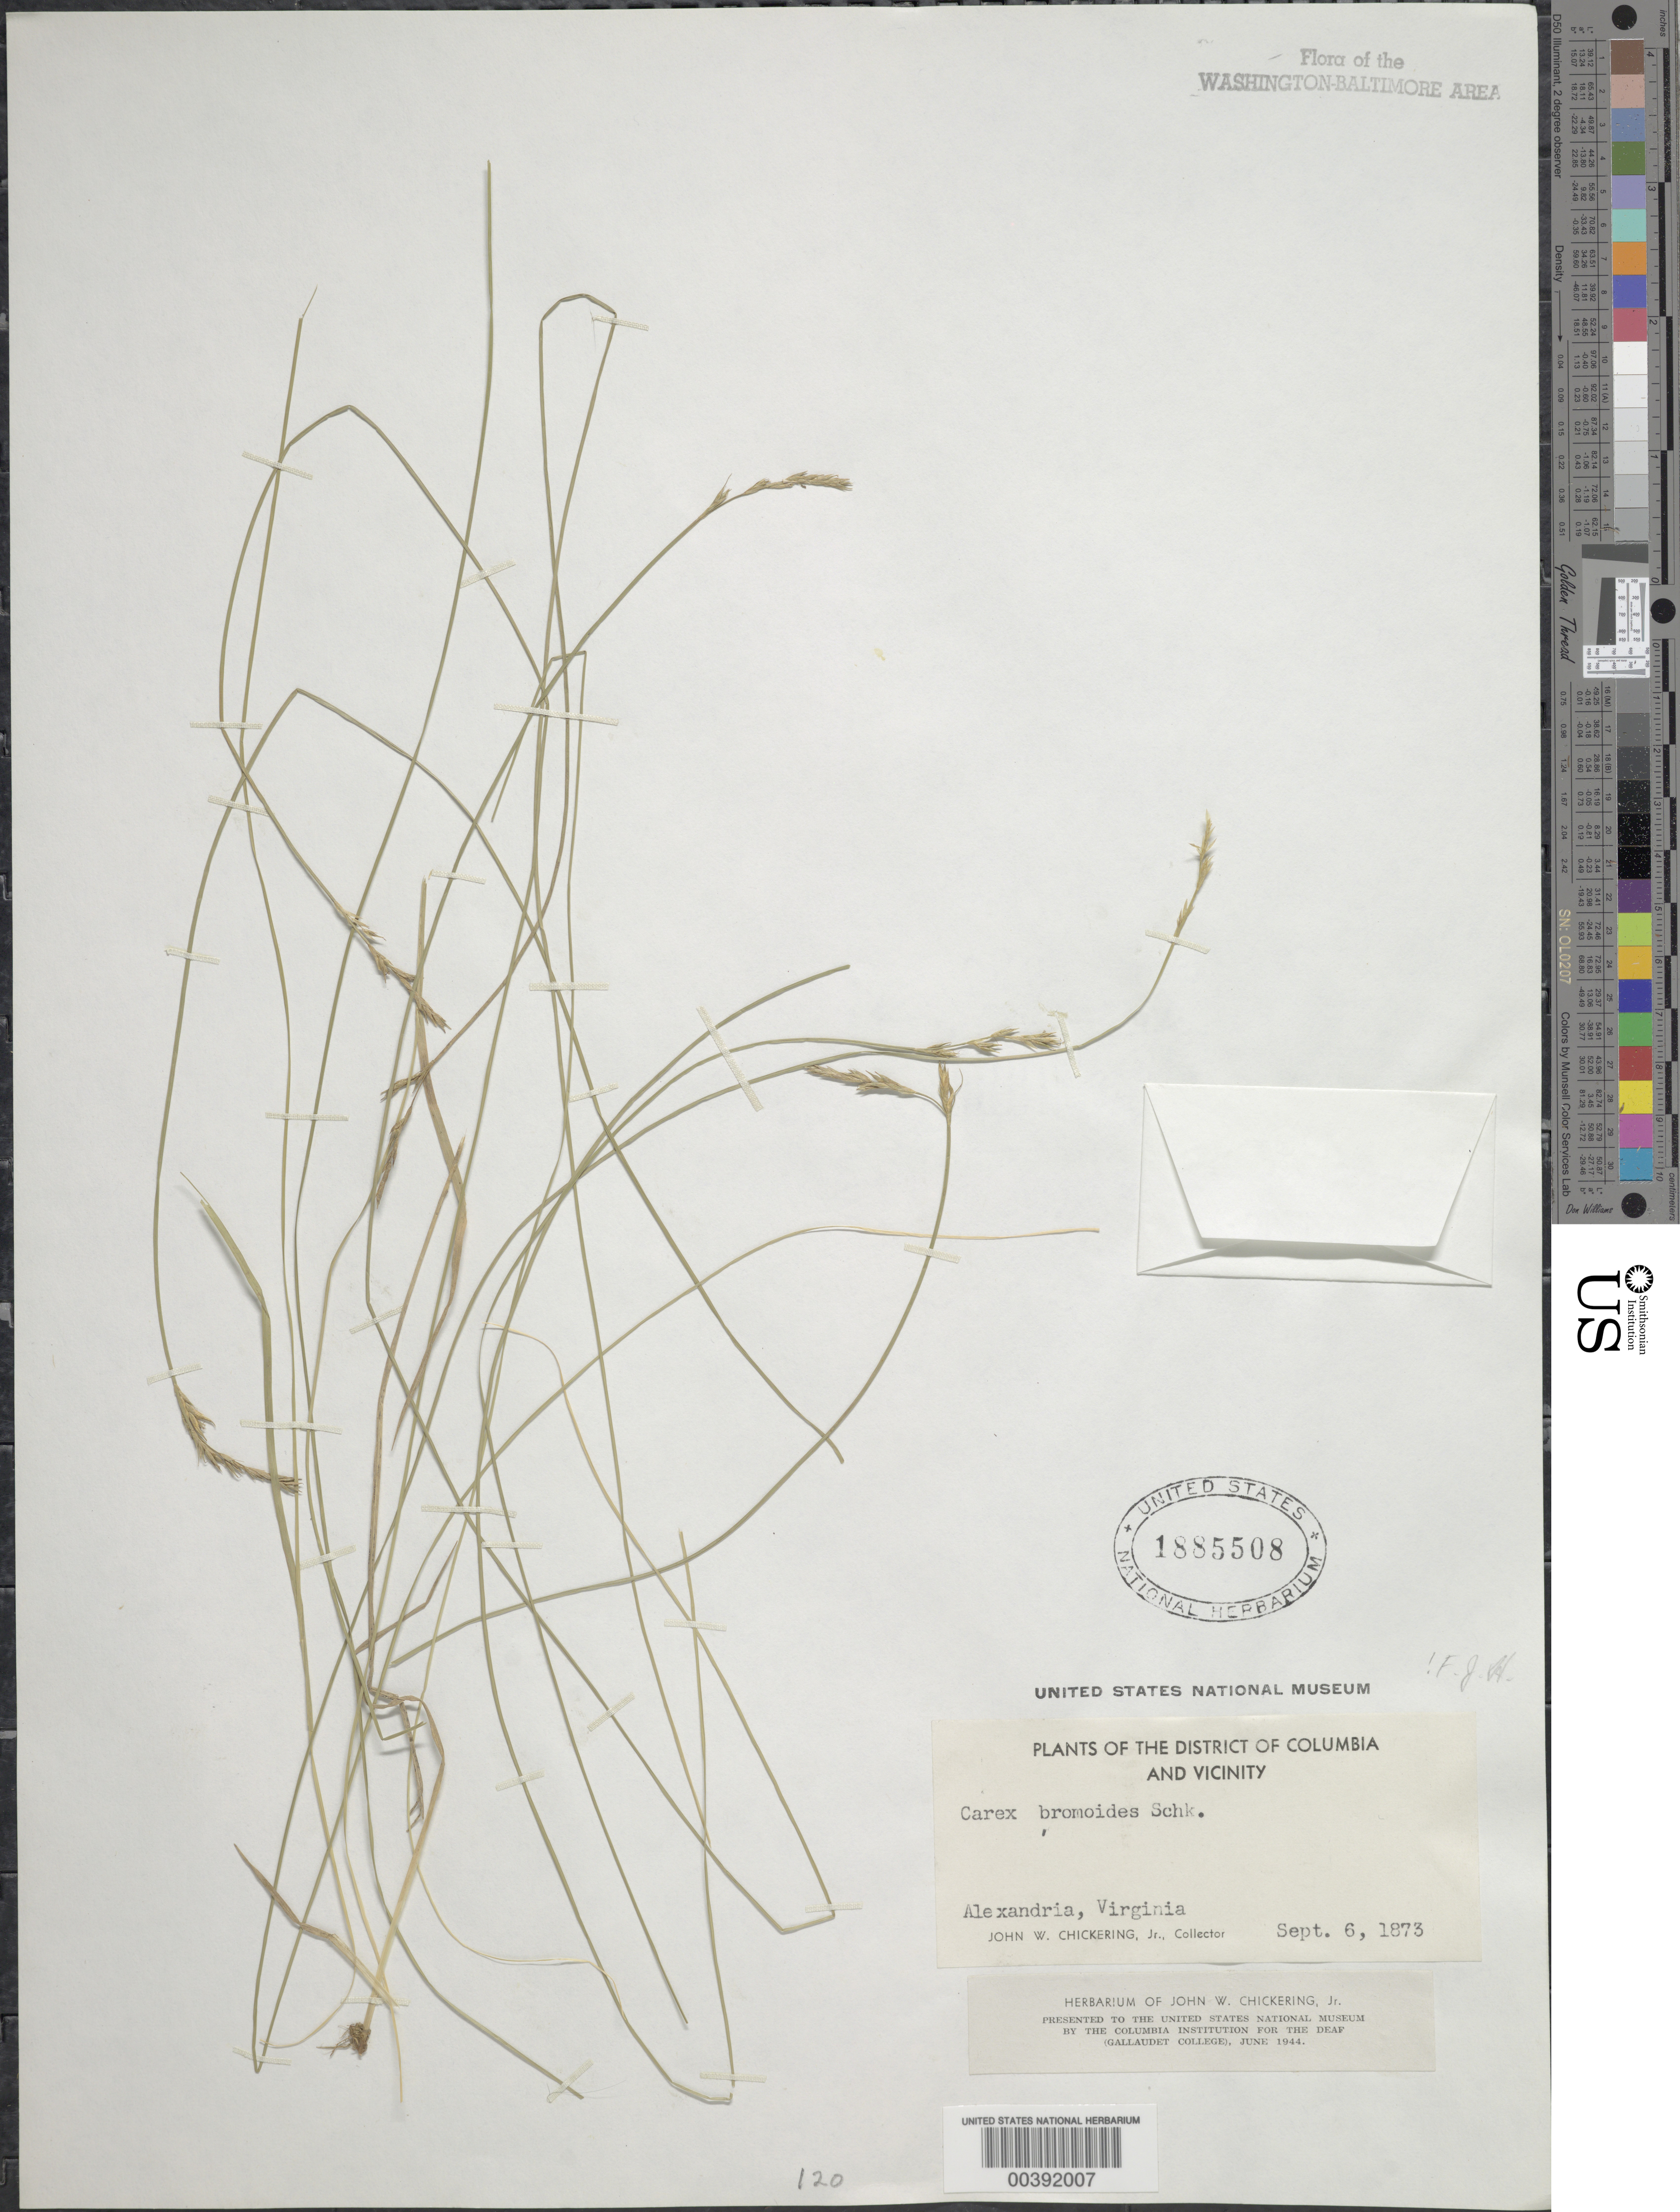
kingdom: Plantae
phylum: Tracheophyta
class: Liliopsida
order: Poales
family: Cyperaceae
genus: Carex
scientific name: Carex bromoides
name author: Willd.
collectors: J. W. Chickering Jr.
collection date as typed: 06 Sep 1873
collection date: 1873-09-06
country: United States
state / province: Virginia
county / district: City of Alexandria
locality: Alexandria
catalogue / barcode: US 1885508